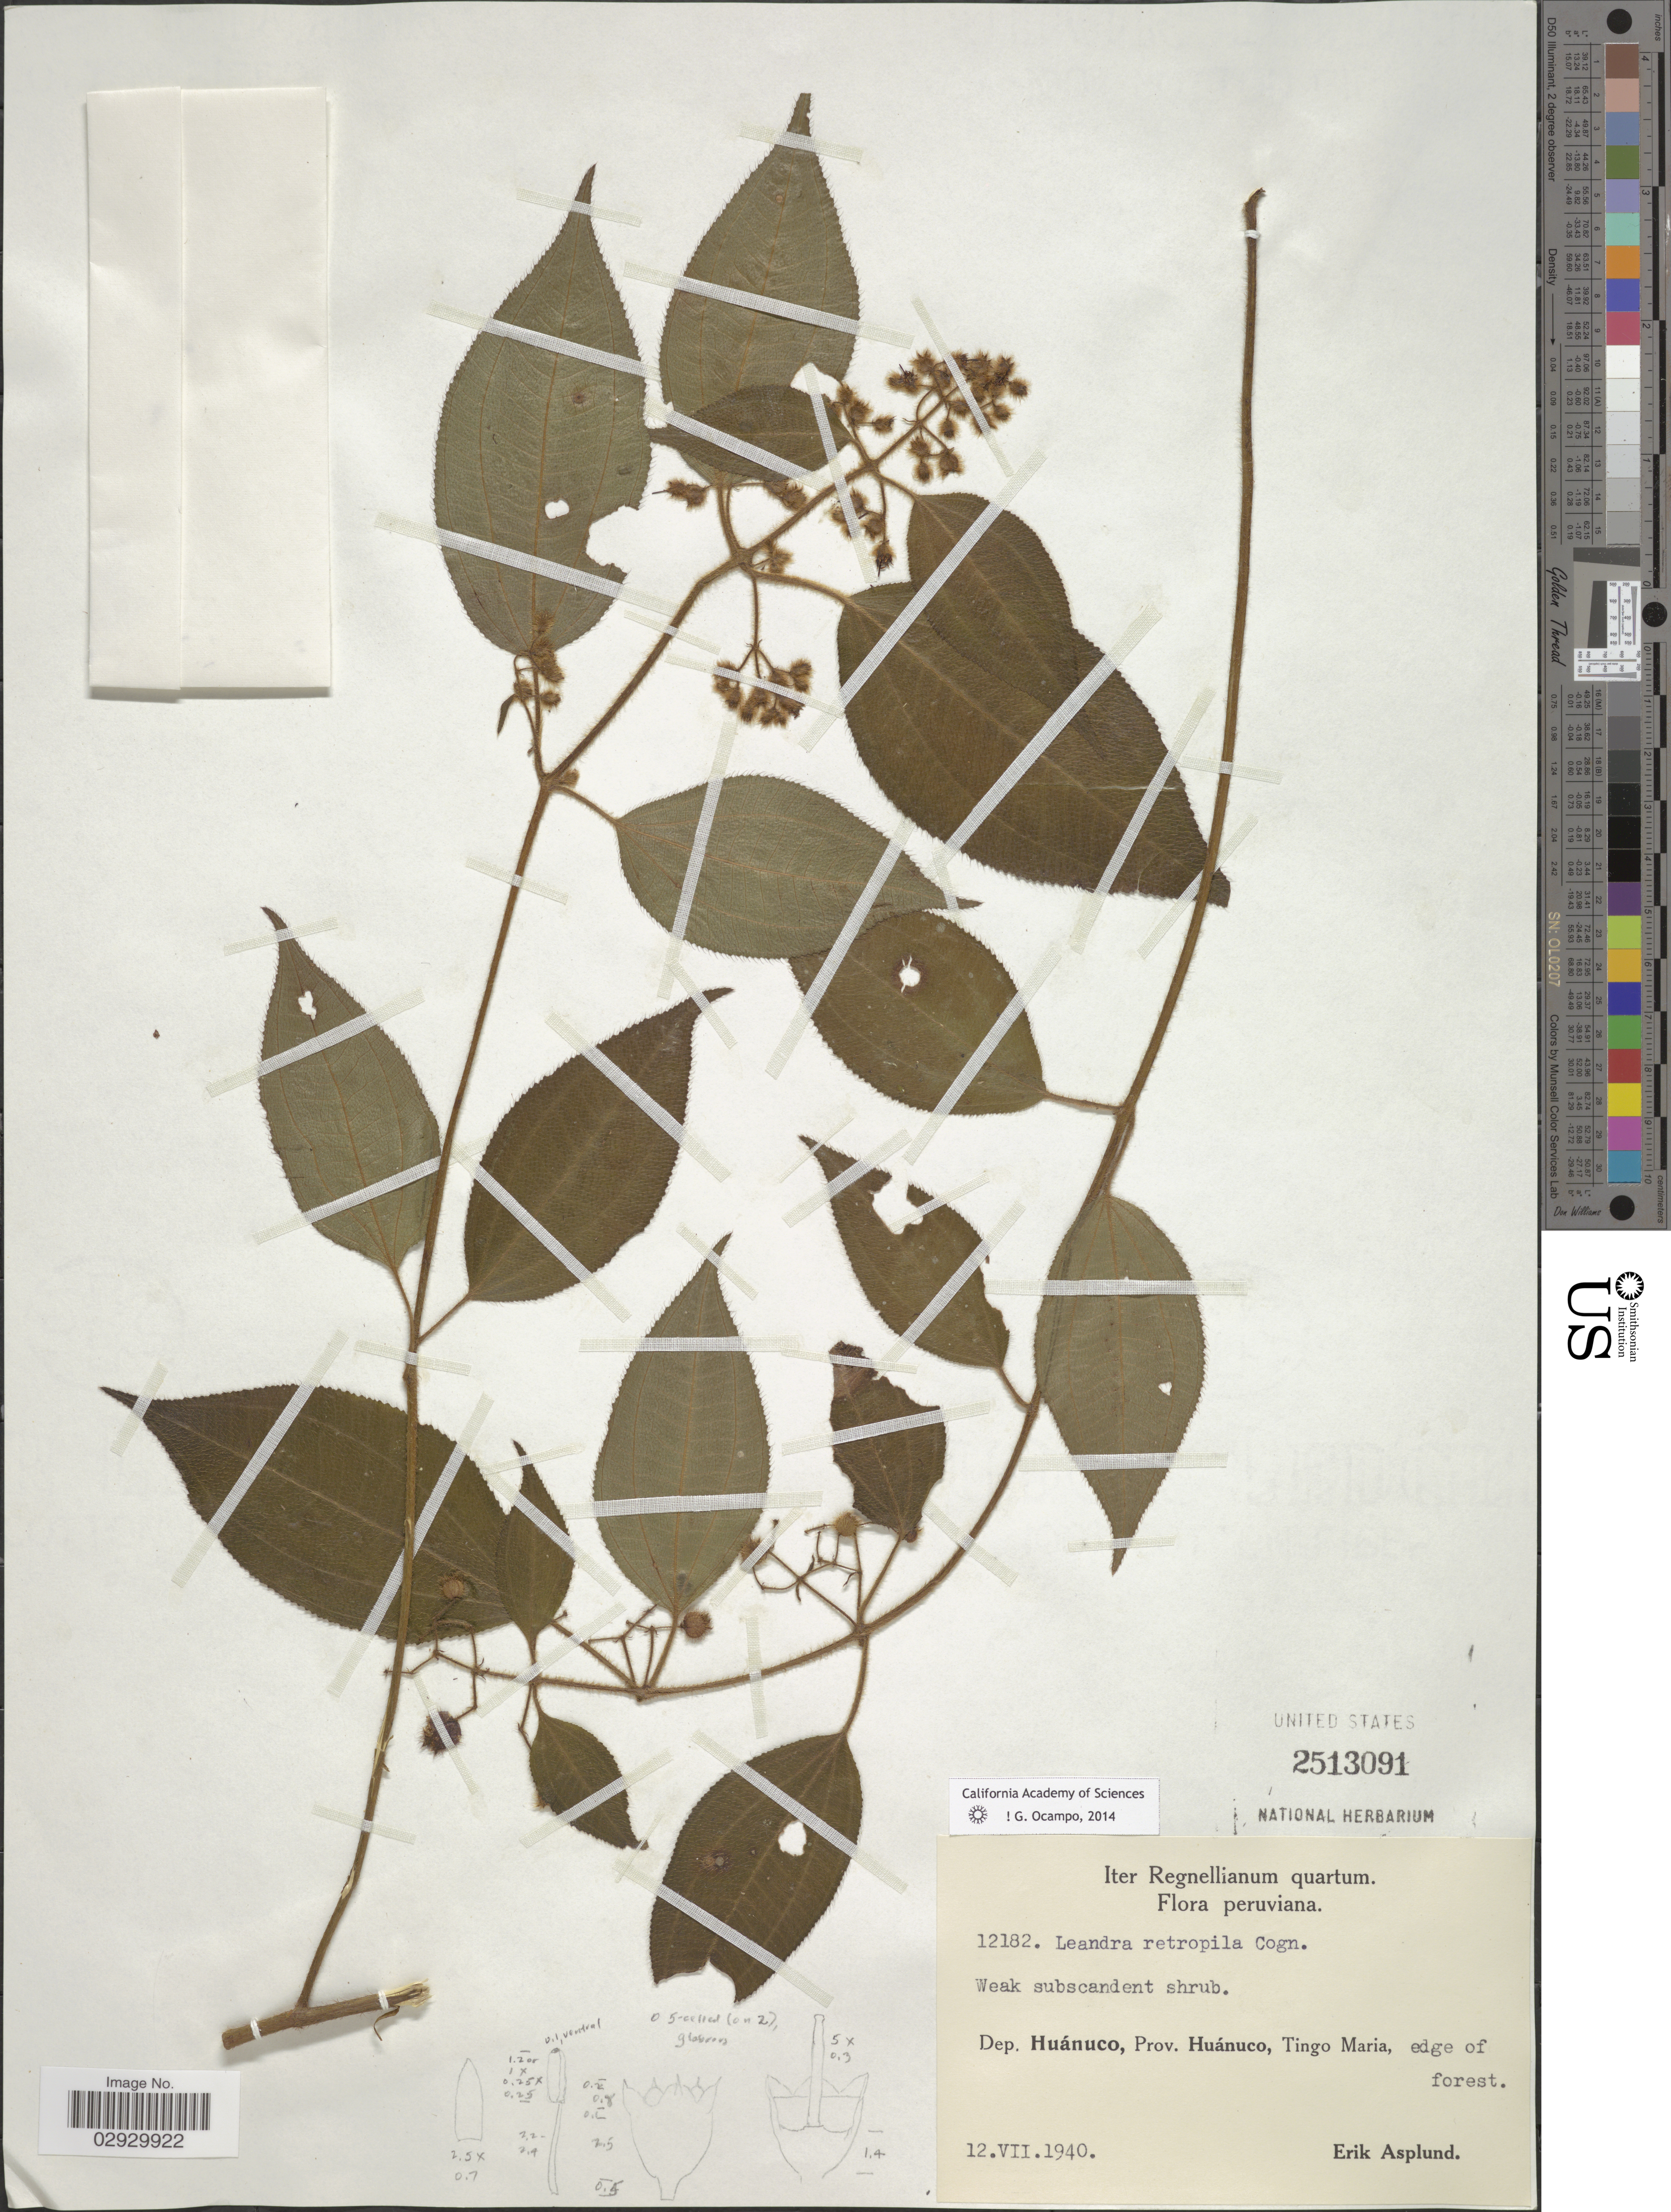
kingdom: Plantae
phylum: Tracheophyta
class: Magnoliopsida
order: Myrtales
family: Melastomataceae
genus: Leandra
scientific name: Leandra retropila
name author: Cogn.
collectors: E. Asplund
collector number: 12182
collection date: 1940-07-12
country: Peru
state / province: Huánuco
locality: Dep. Huánuco, Prov Huánuco, Tingo Maria.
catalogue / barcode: US 2513091